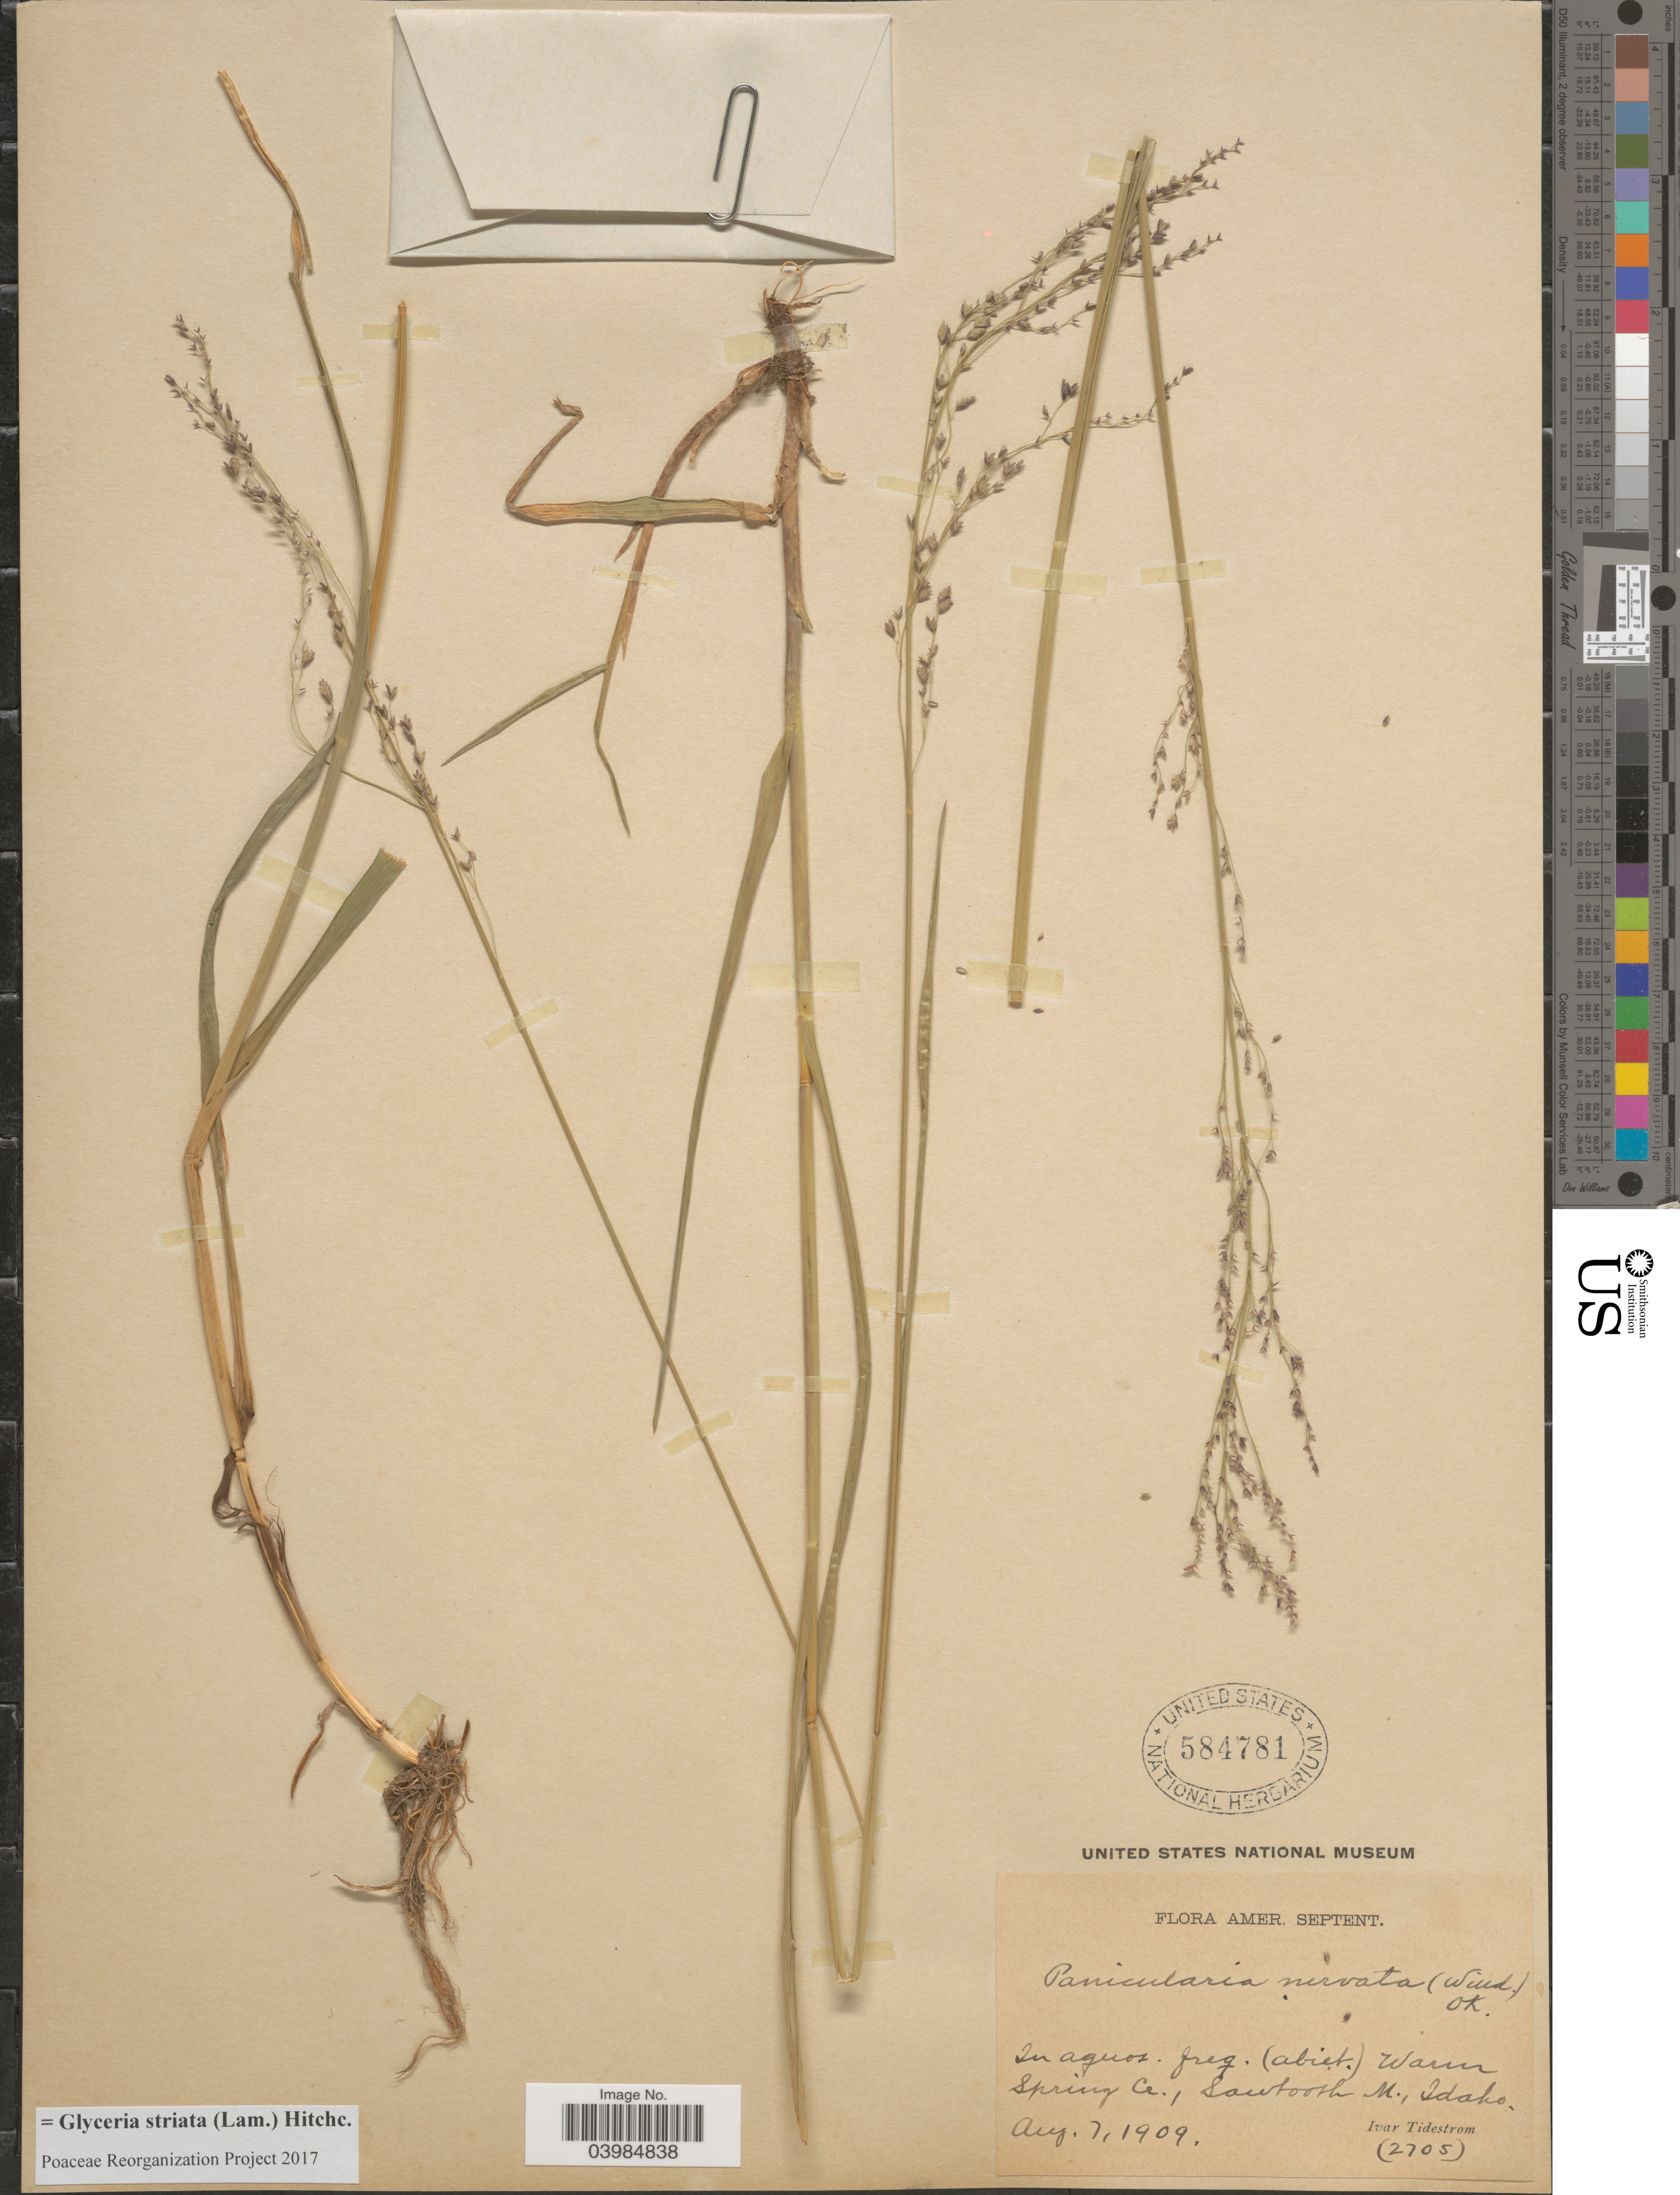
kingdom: Plantae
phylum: Tracheophyta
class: Liliopsida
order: Poales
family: Poaceae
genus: Glyceria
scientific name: Glyceria striata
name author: (Lam.) Hitchc.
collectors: I. F. Tidestrom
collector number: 2705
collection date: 1909-08-07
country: United States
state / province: Idaho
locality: Amer. Septent. Warm Spring Cr., Sawtooth M.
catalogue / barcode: US 584781